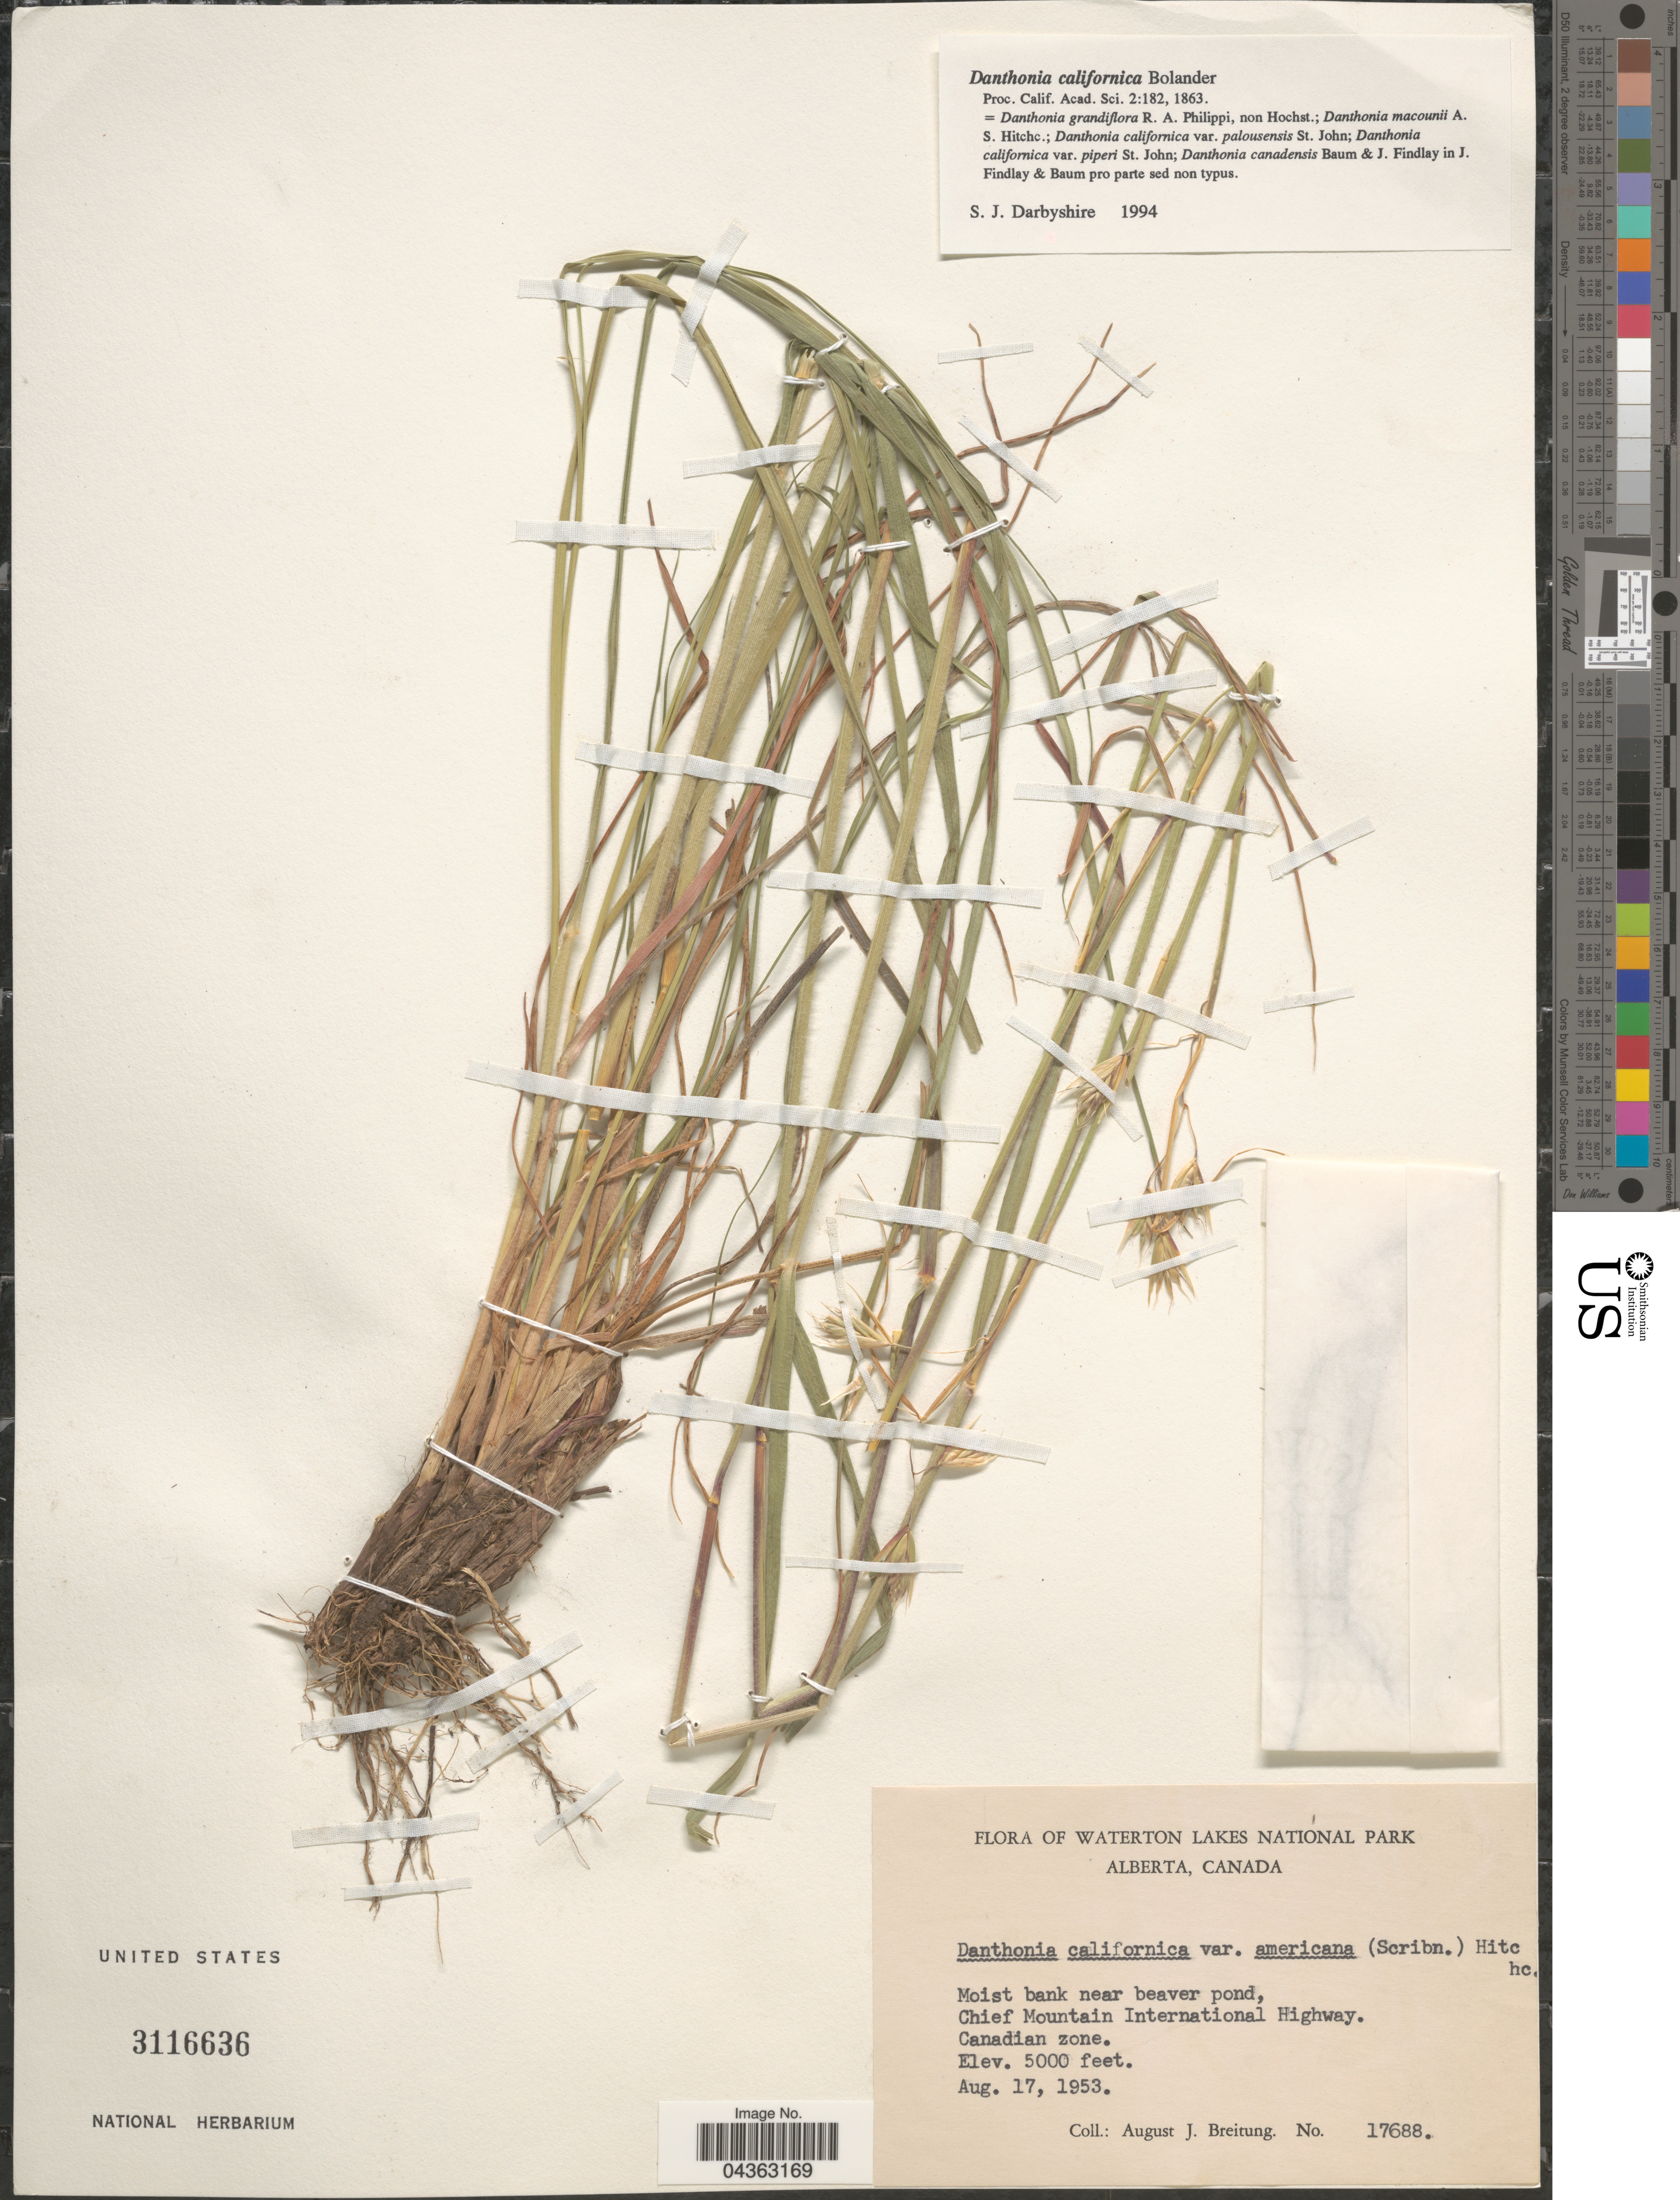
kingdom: Plantae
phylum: Tracheophyta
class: Liliopsida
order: Poales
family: Poaceae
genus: Danthonia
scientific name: Danthonia californica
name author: Bol.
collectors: A. Breitung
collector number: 17688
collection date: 1953-08-17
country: Canada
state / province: Alberta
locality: Waterton Lakes National Park. Moist bank near beaver pond, Chief Mountain International Highway. Canadian zone.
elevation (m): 1524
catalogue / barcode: US 3116636